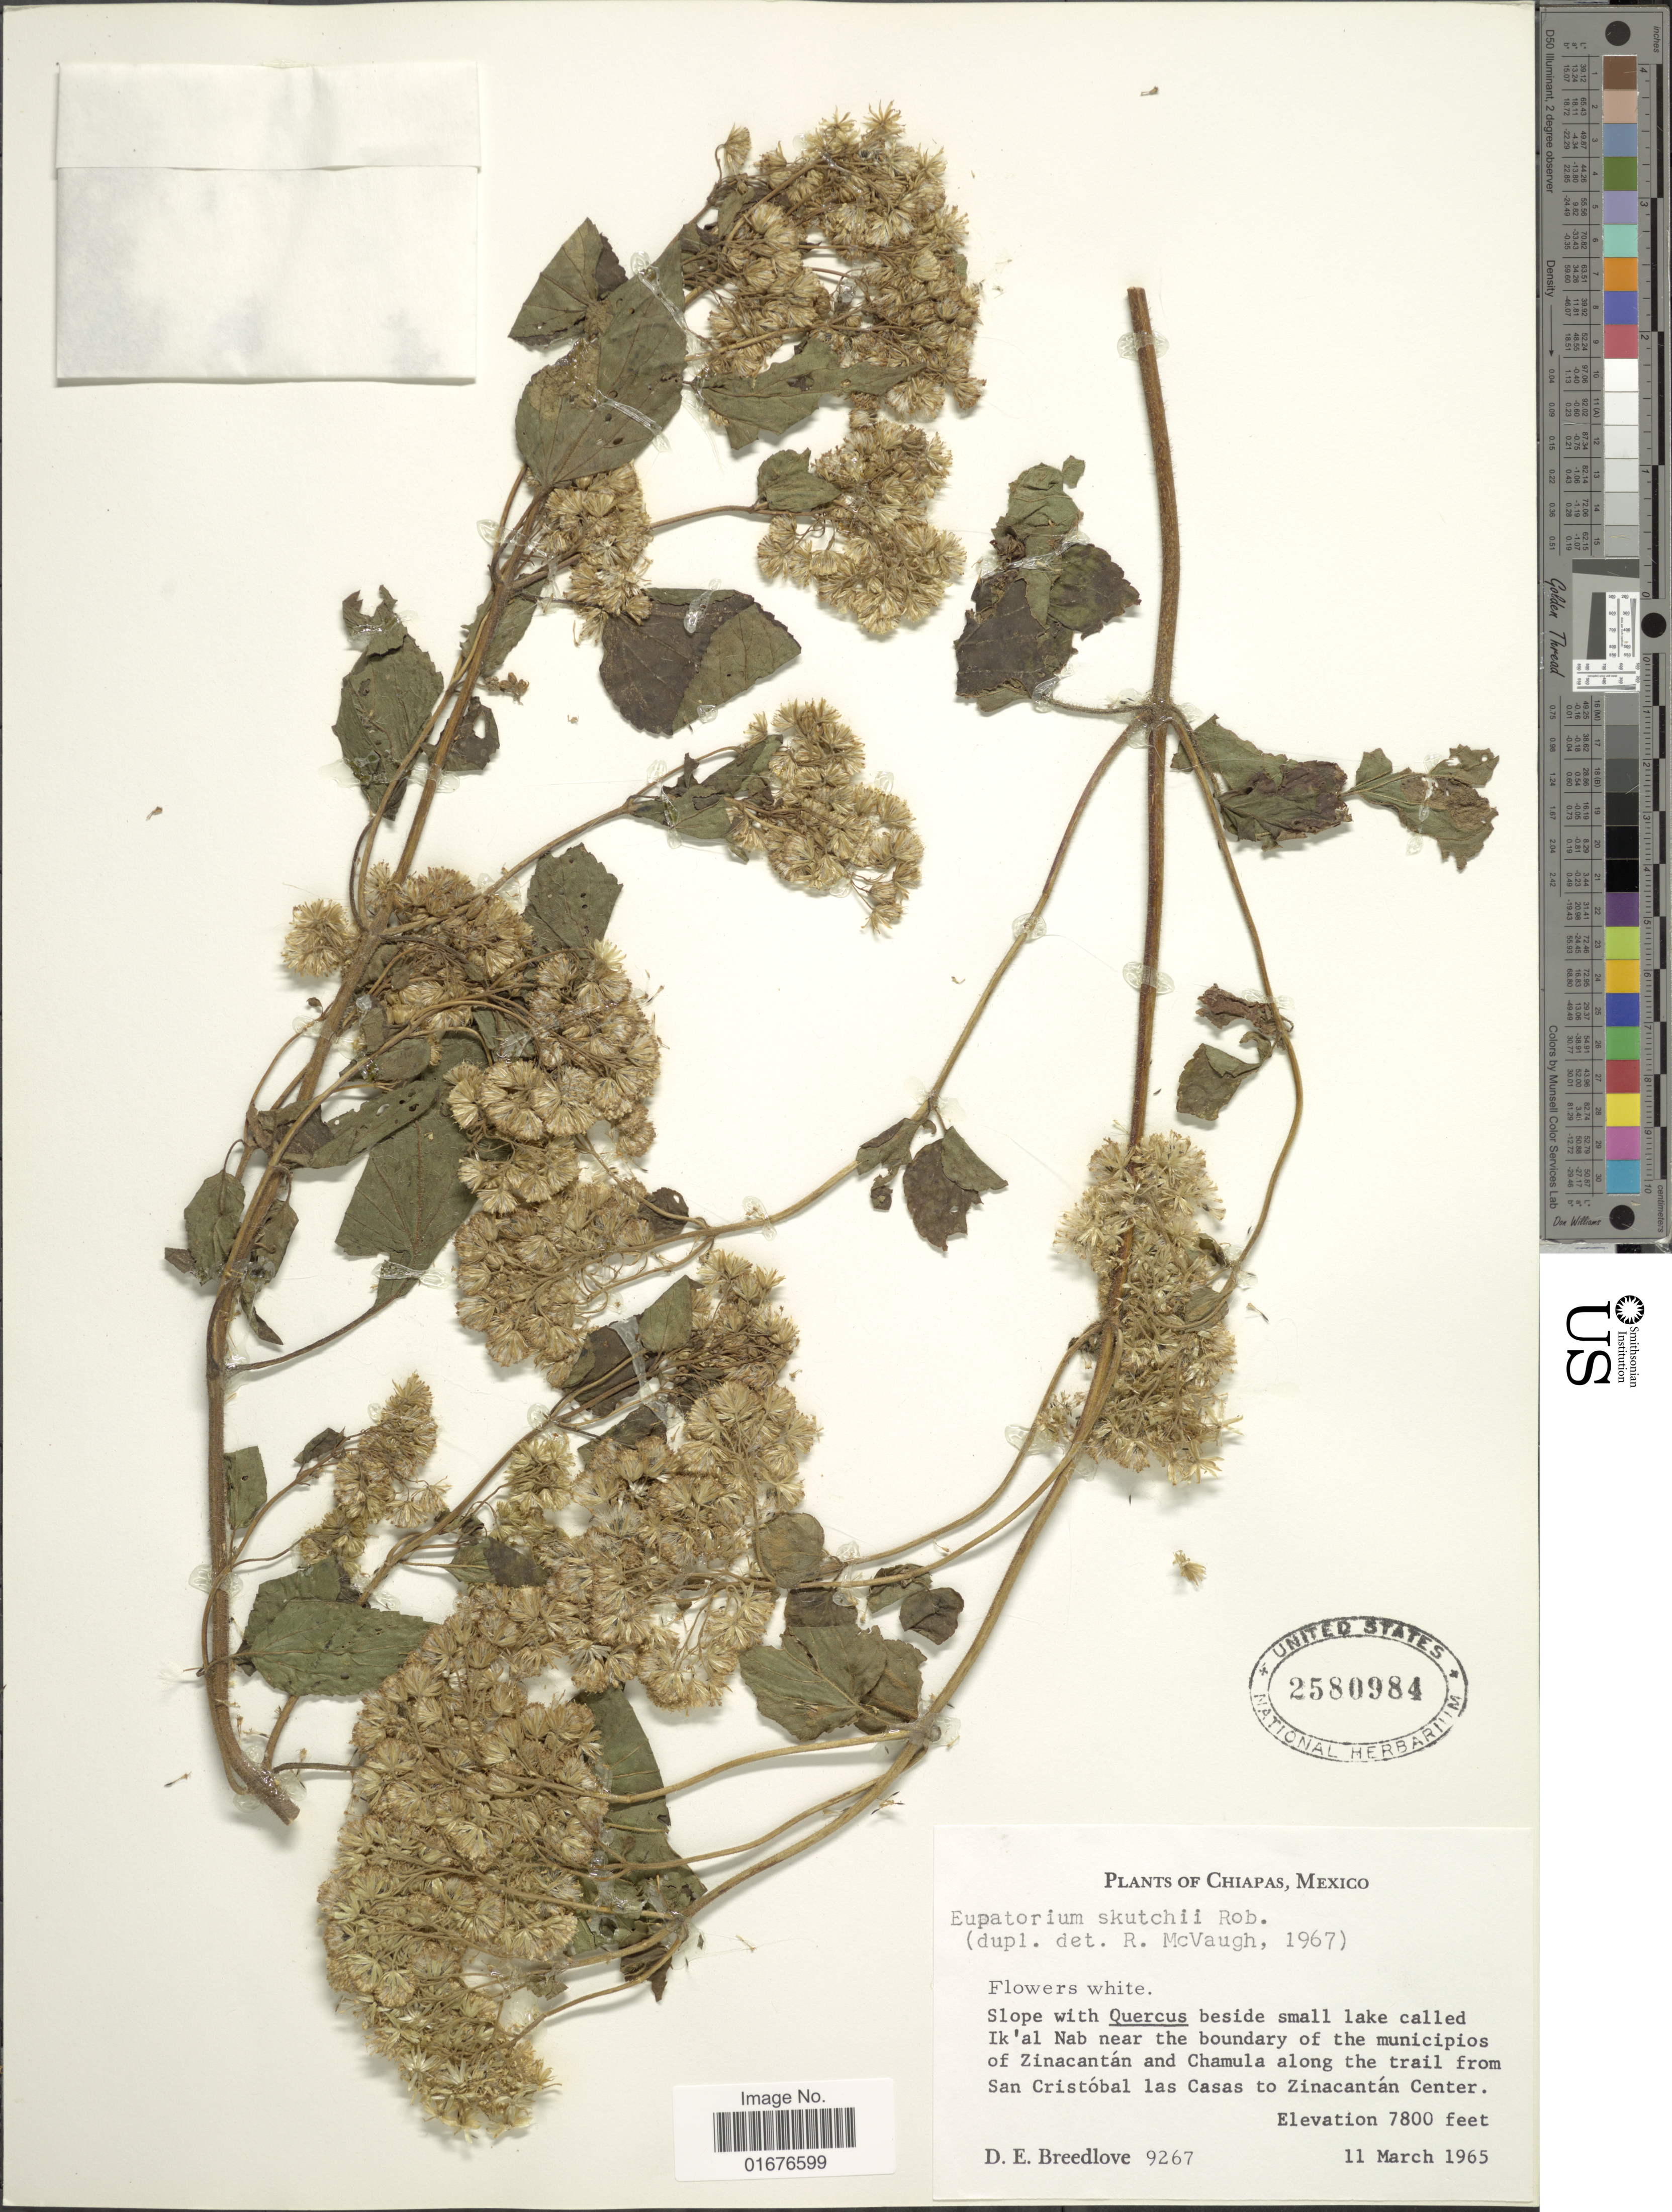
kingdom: Plantae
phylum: Tracheophyta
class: Magnoliopsida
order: Asterales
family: Asteraceae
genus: Ageratina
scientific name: Ageratina pichinchensis var. bustamenta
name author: (DC.) R.M. King & H. Rob.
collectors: D. E. Breedlove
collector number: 9267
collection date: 1965-03-11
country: Mexico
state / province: Chiapas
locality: Slope with Quercus beside small lake called Ik'al Nab near the boundary of the municipios of Zinacantán and Chamula along the trail from San Cristóbal las Casas to Zinacantán Center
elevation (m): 2377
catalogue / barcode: US 2580984